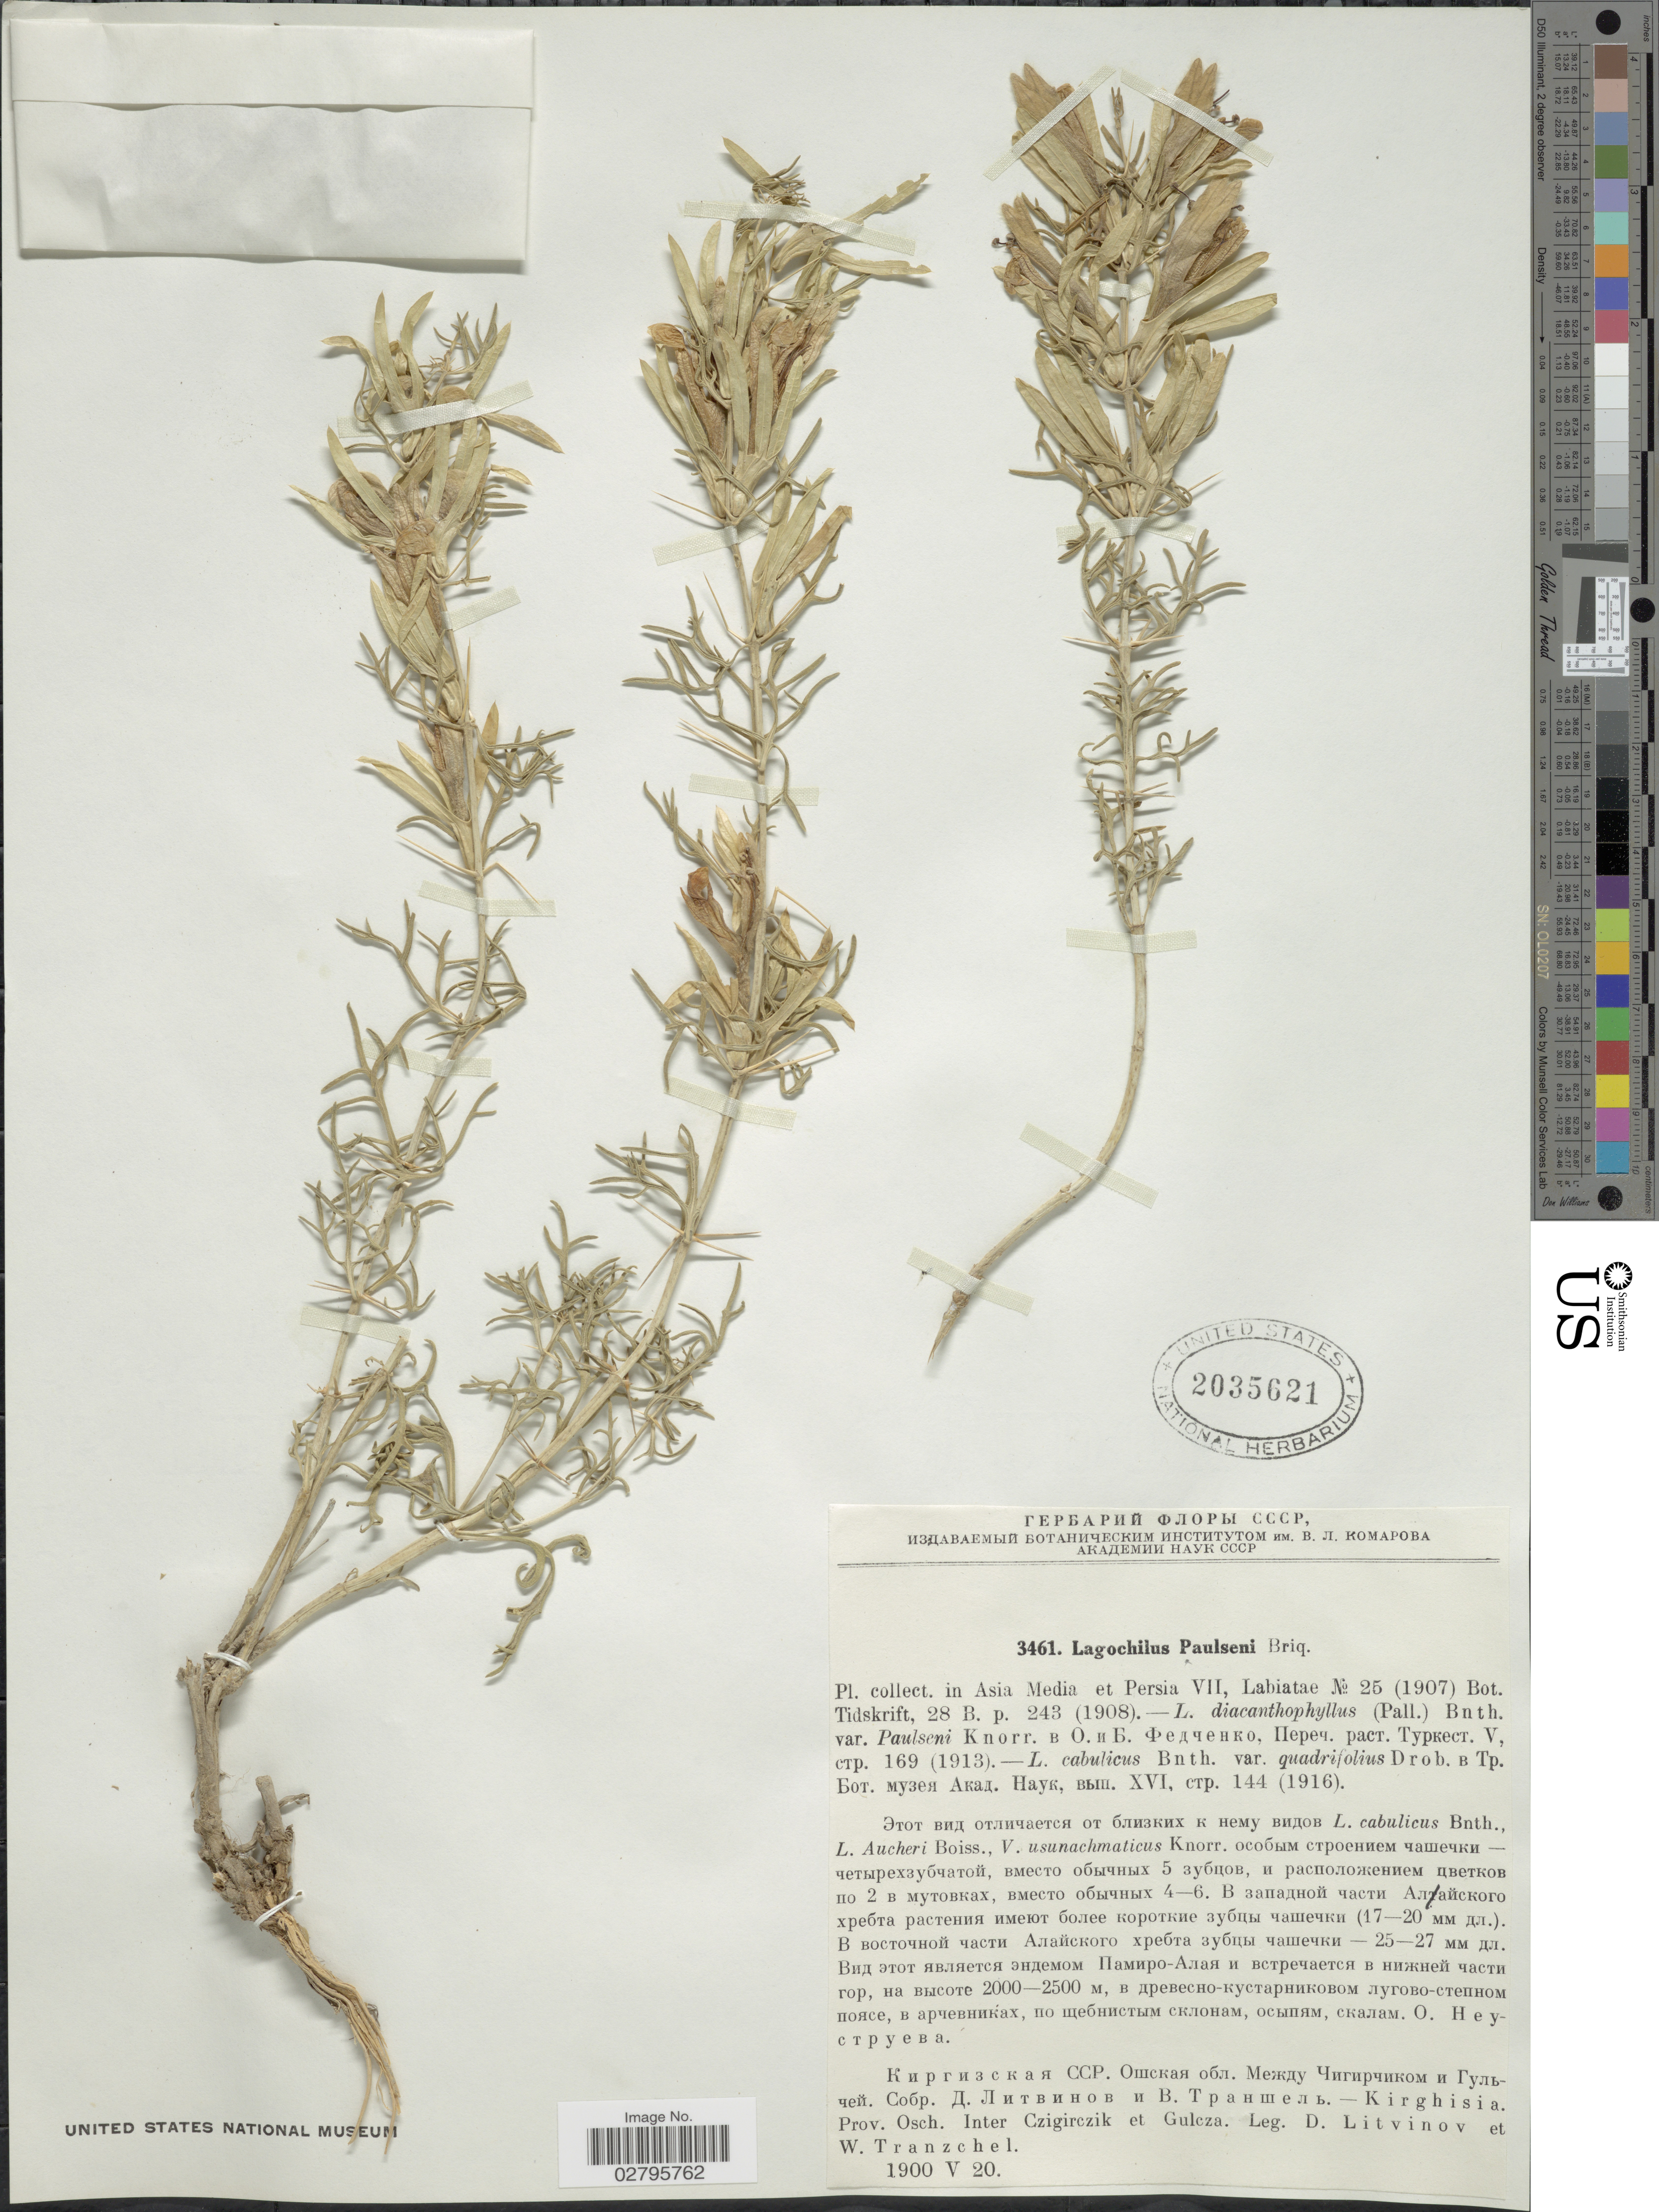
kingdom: Plantae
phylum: Tracheophyta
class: Magnoliopsida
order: Lamiales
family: Lamiaceae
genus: Lagochilus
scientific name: Lagochilus paulsenii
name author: Briq.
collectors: D. Litvinov & W. Tranzchel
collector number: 3461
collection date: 1900-05-20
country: Kyrgyzstan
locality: Kirghisia. Prov. Osch. Inter Czigirczik et Guleza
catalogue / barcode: US 2035621